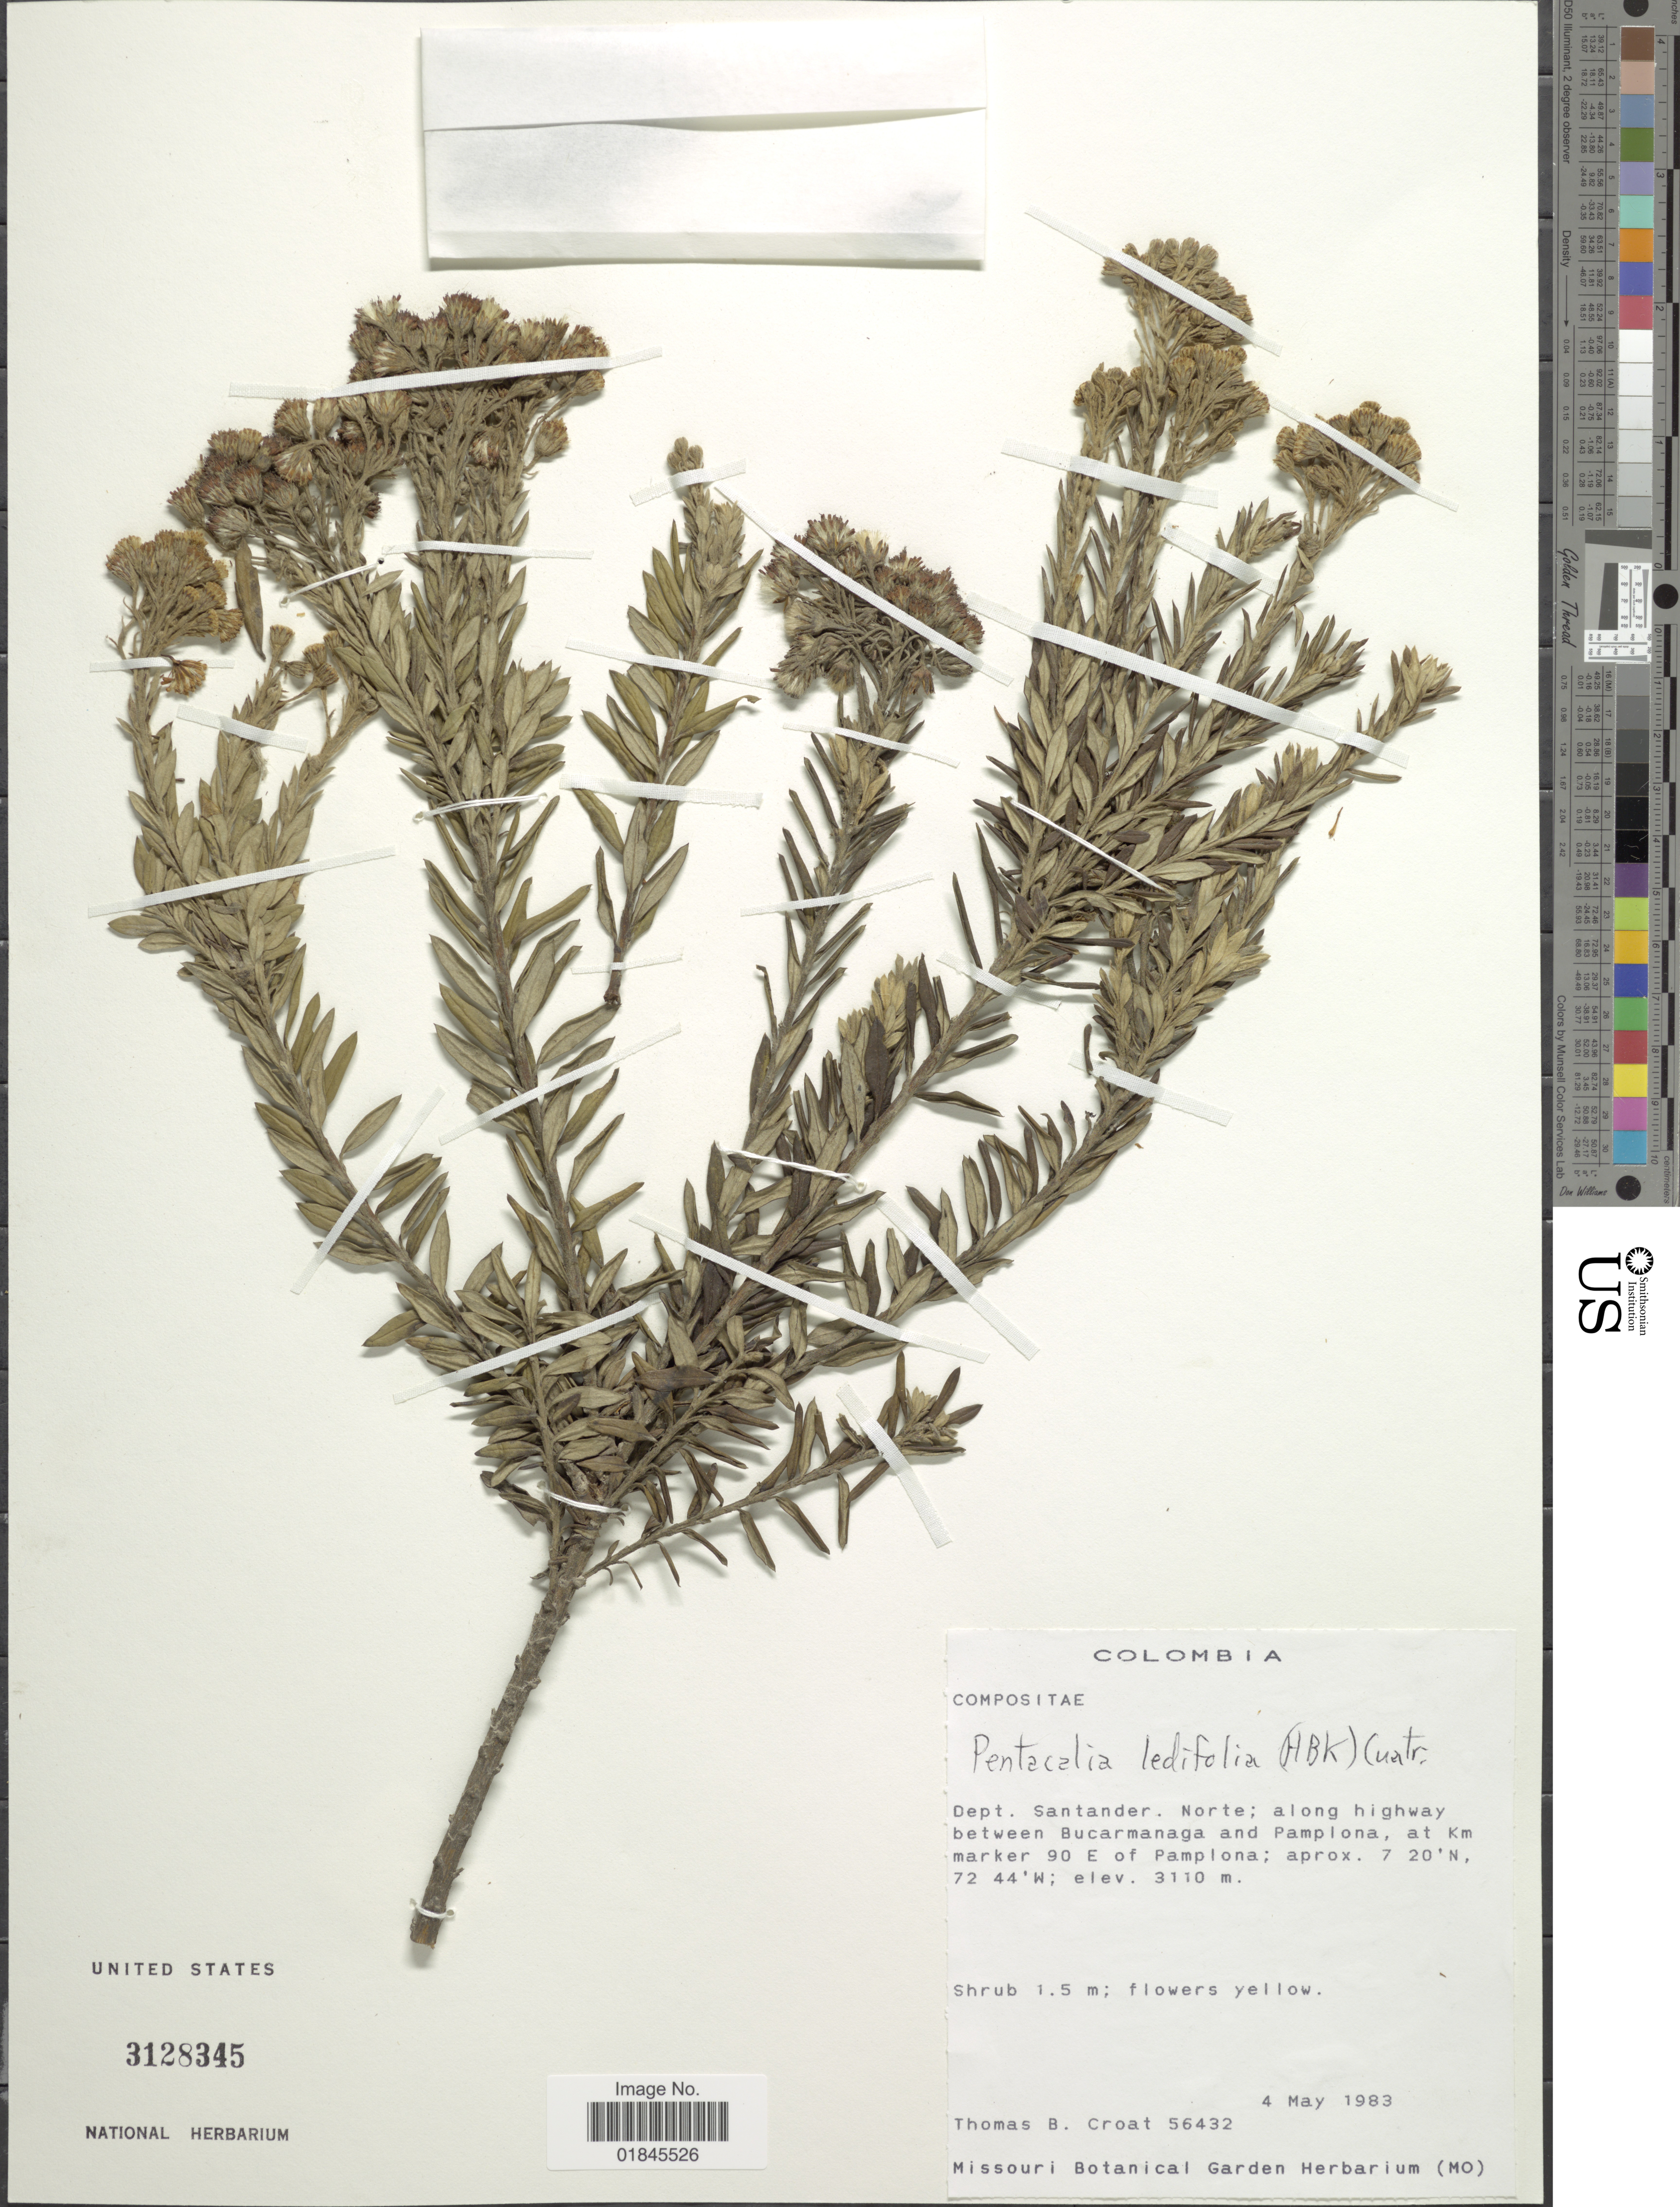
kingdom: Plantae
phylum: Tracheophyta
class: Magnoliopsida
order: Asterales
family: Asteraceae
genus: Pentacalia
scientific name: Pentacalia ledifolia subsp. schlimii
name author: (Wedd.) Cuatrec.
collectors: T. B. Croat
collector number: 56432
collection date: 1983-05-04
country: Colombia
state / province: Santander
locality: Dept. Santander. Norte; along highway between Bucarmanaga and Pamplona, at Km marker 90 E of Pamplona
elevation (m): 3110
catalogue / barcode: US 3128345